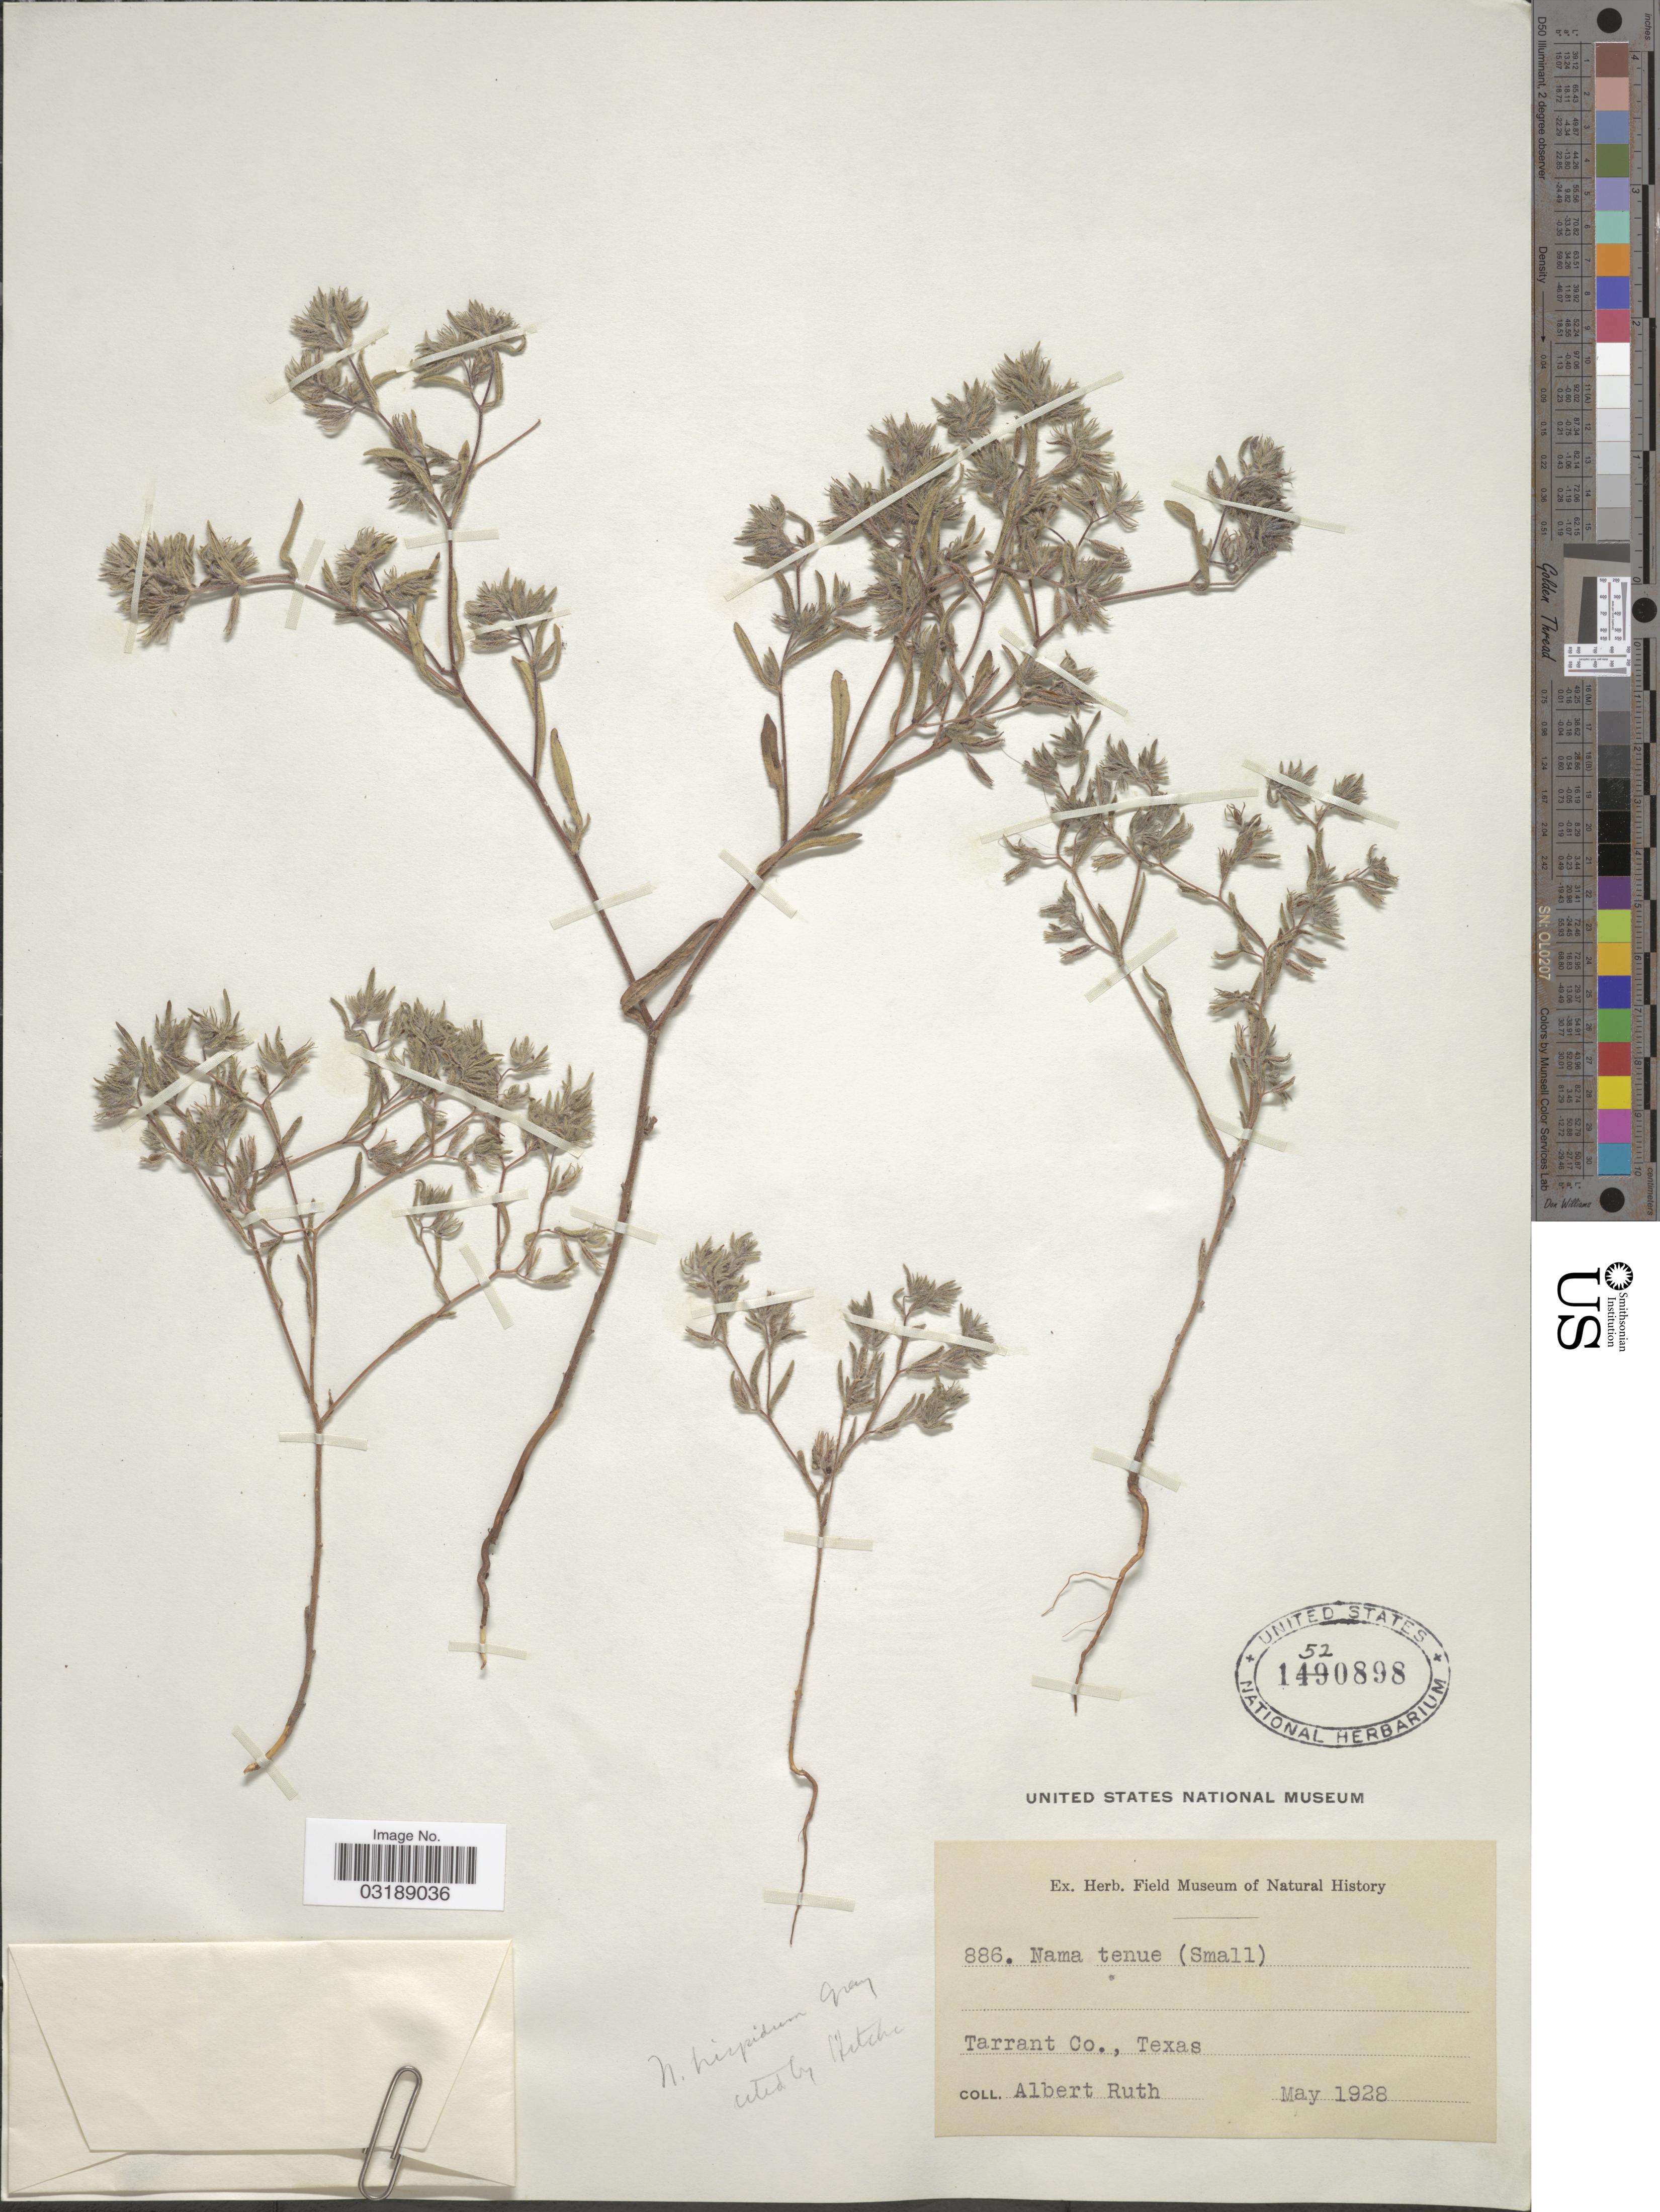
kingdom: Plantae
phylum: Tracheophyta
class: Magnoliopsida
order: Boraginales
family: Namaceae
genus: Nama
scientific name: Nama hispida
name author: A. Gray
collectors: A. Ruth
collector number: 886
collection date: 1928-05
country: United States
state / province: Texas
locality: Tarrant Co.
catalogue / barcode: US 1520898